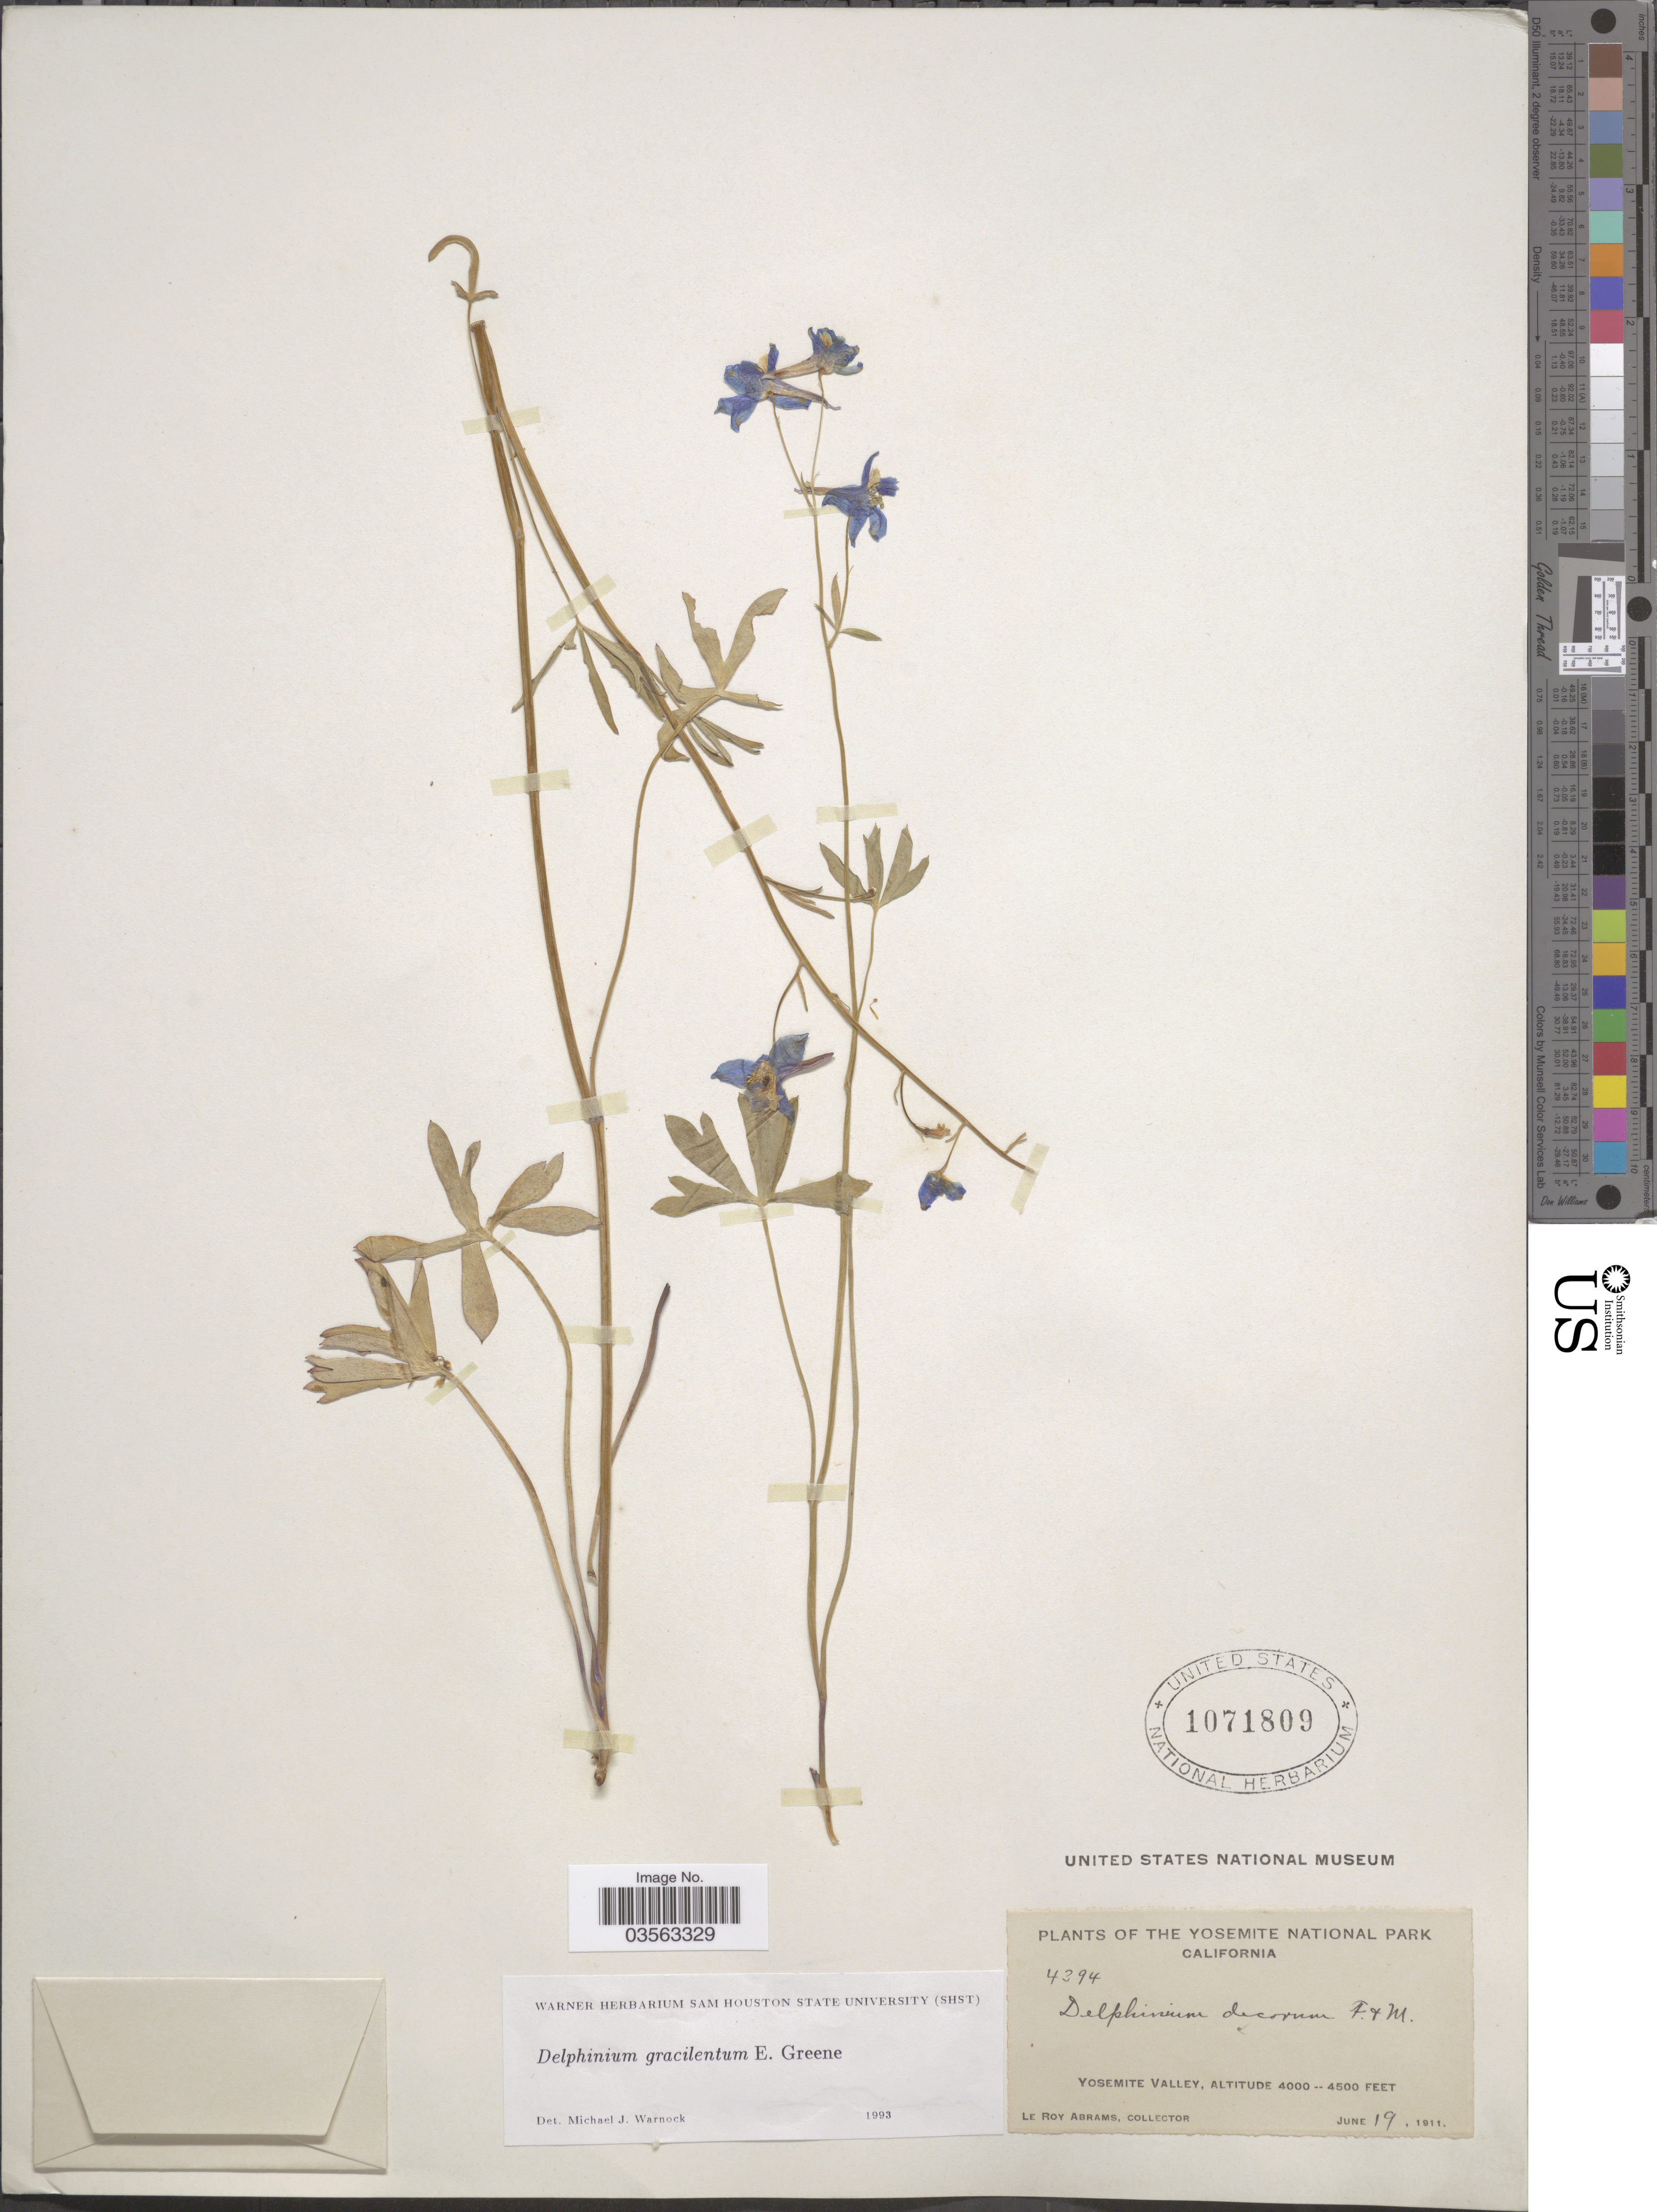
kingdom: Plantae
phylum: Tracheophyta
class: Magnoliopsida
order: Ranunculales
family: Ranunculaceae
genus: Delphinium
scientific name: Delphinium gracilentum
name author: Greene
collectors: L. Abrams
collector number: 4394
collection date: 1911-06-19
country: United States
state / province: California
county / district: Mariposa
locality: Yosemite National Park. Yosemite Valley.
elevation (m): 1219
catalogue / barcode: US 1071809